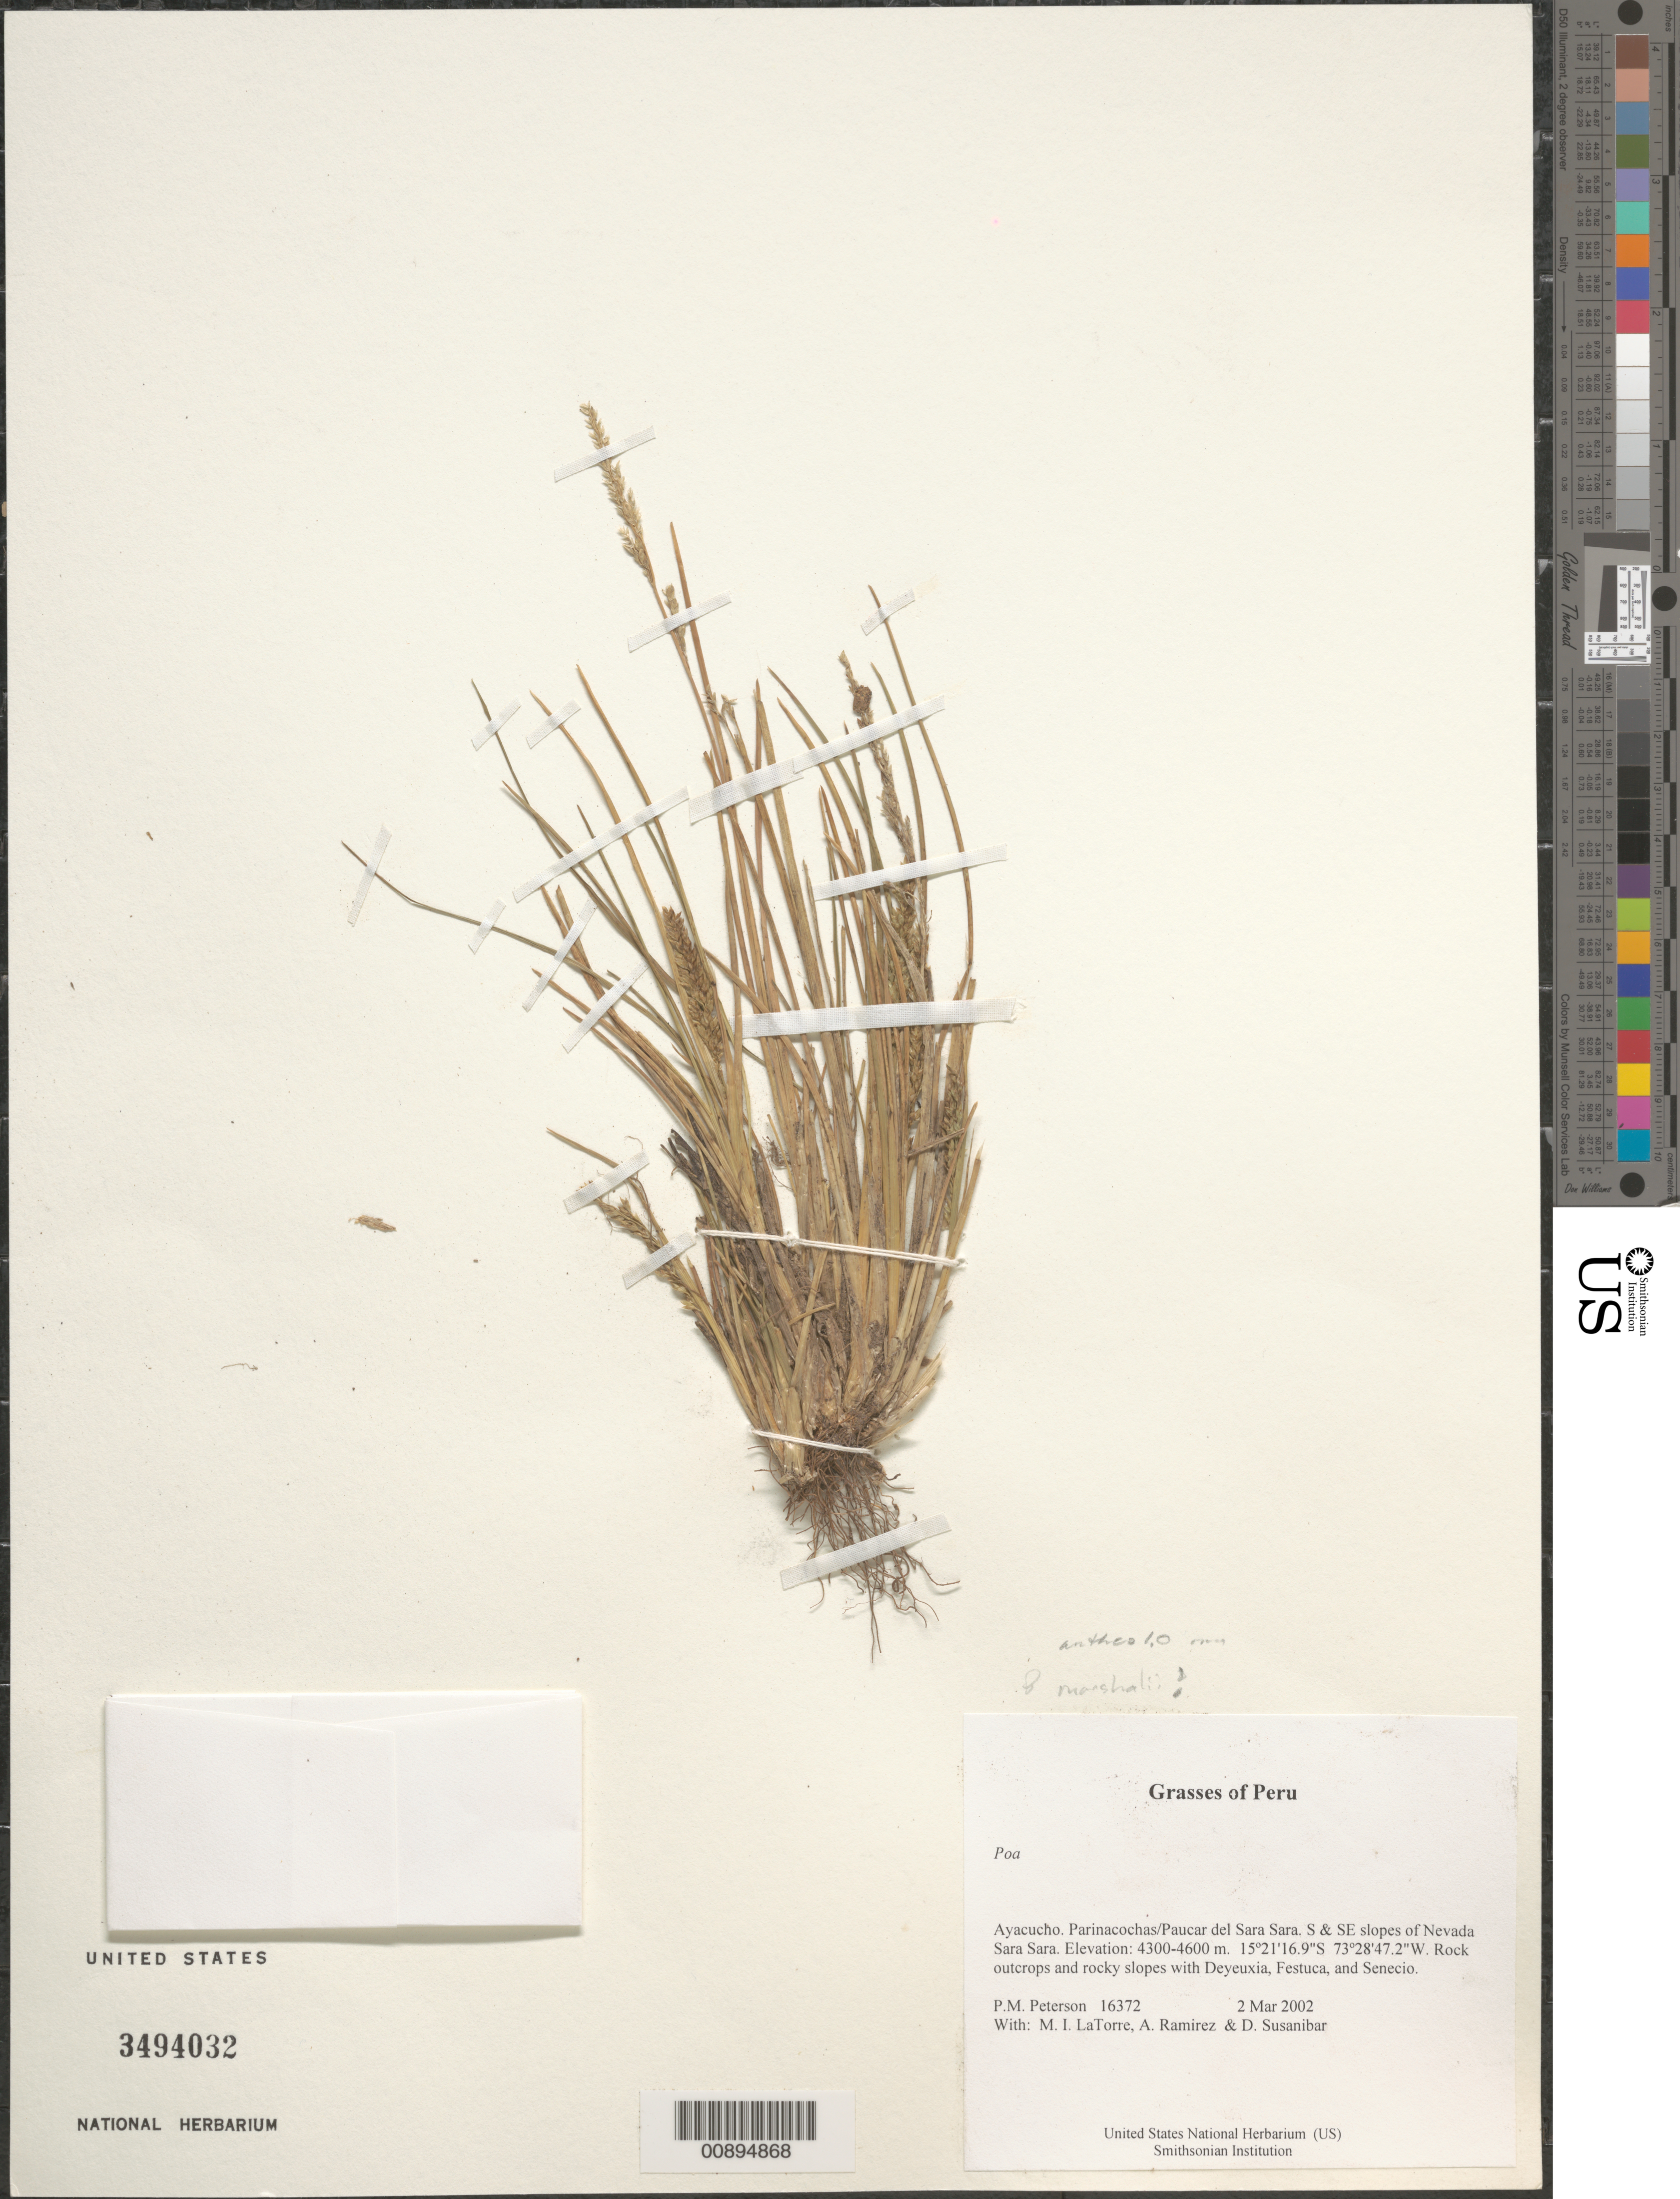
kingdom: Plantae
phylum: Tracheophyta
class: Liliopsida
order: Poales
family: Poaceae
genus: Poa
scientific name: Poa marshallii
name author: Tovar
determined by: Soreng, Robert J., Research Associate (BOT), Smithsonian Institution - National Museum of Natural History (UNITED STATES)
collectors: P. M. Peterson, M. I. La Torre, A. Ramírez & D. Susanibar Cruz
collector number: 16372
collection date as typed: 02 Mar 2002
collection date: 2002-03-02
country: Peru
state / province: Ayacucho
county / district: Parinacochas/Paucar del Sara Sara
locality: S & SE slopes of Nevada Sara Sara.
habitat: Rock outcrops and rocky slopes with ~Deyeuxia, Festuca, and Senecio~.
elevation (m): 4300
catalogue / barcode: US 3494032